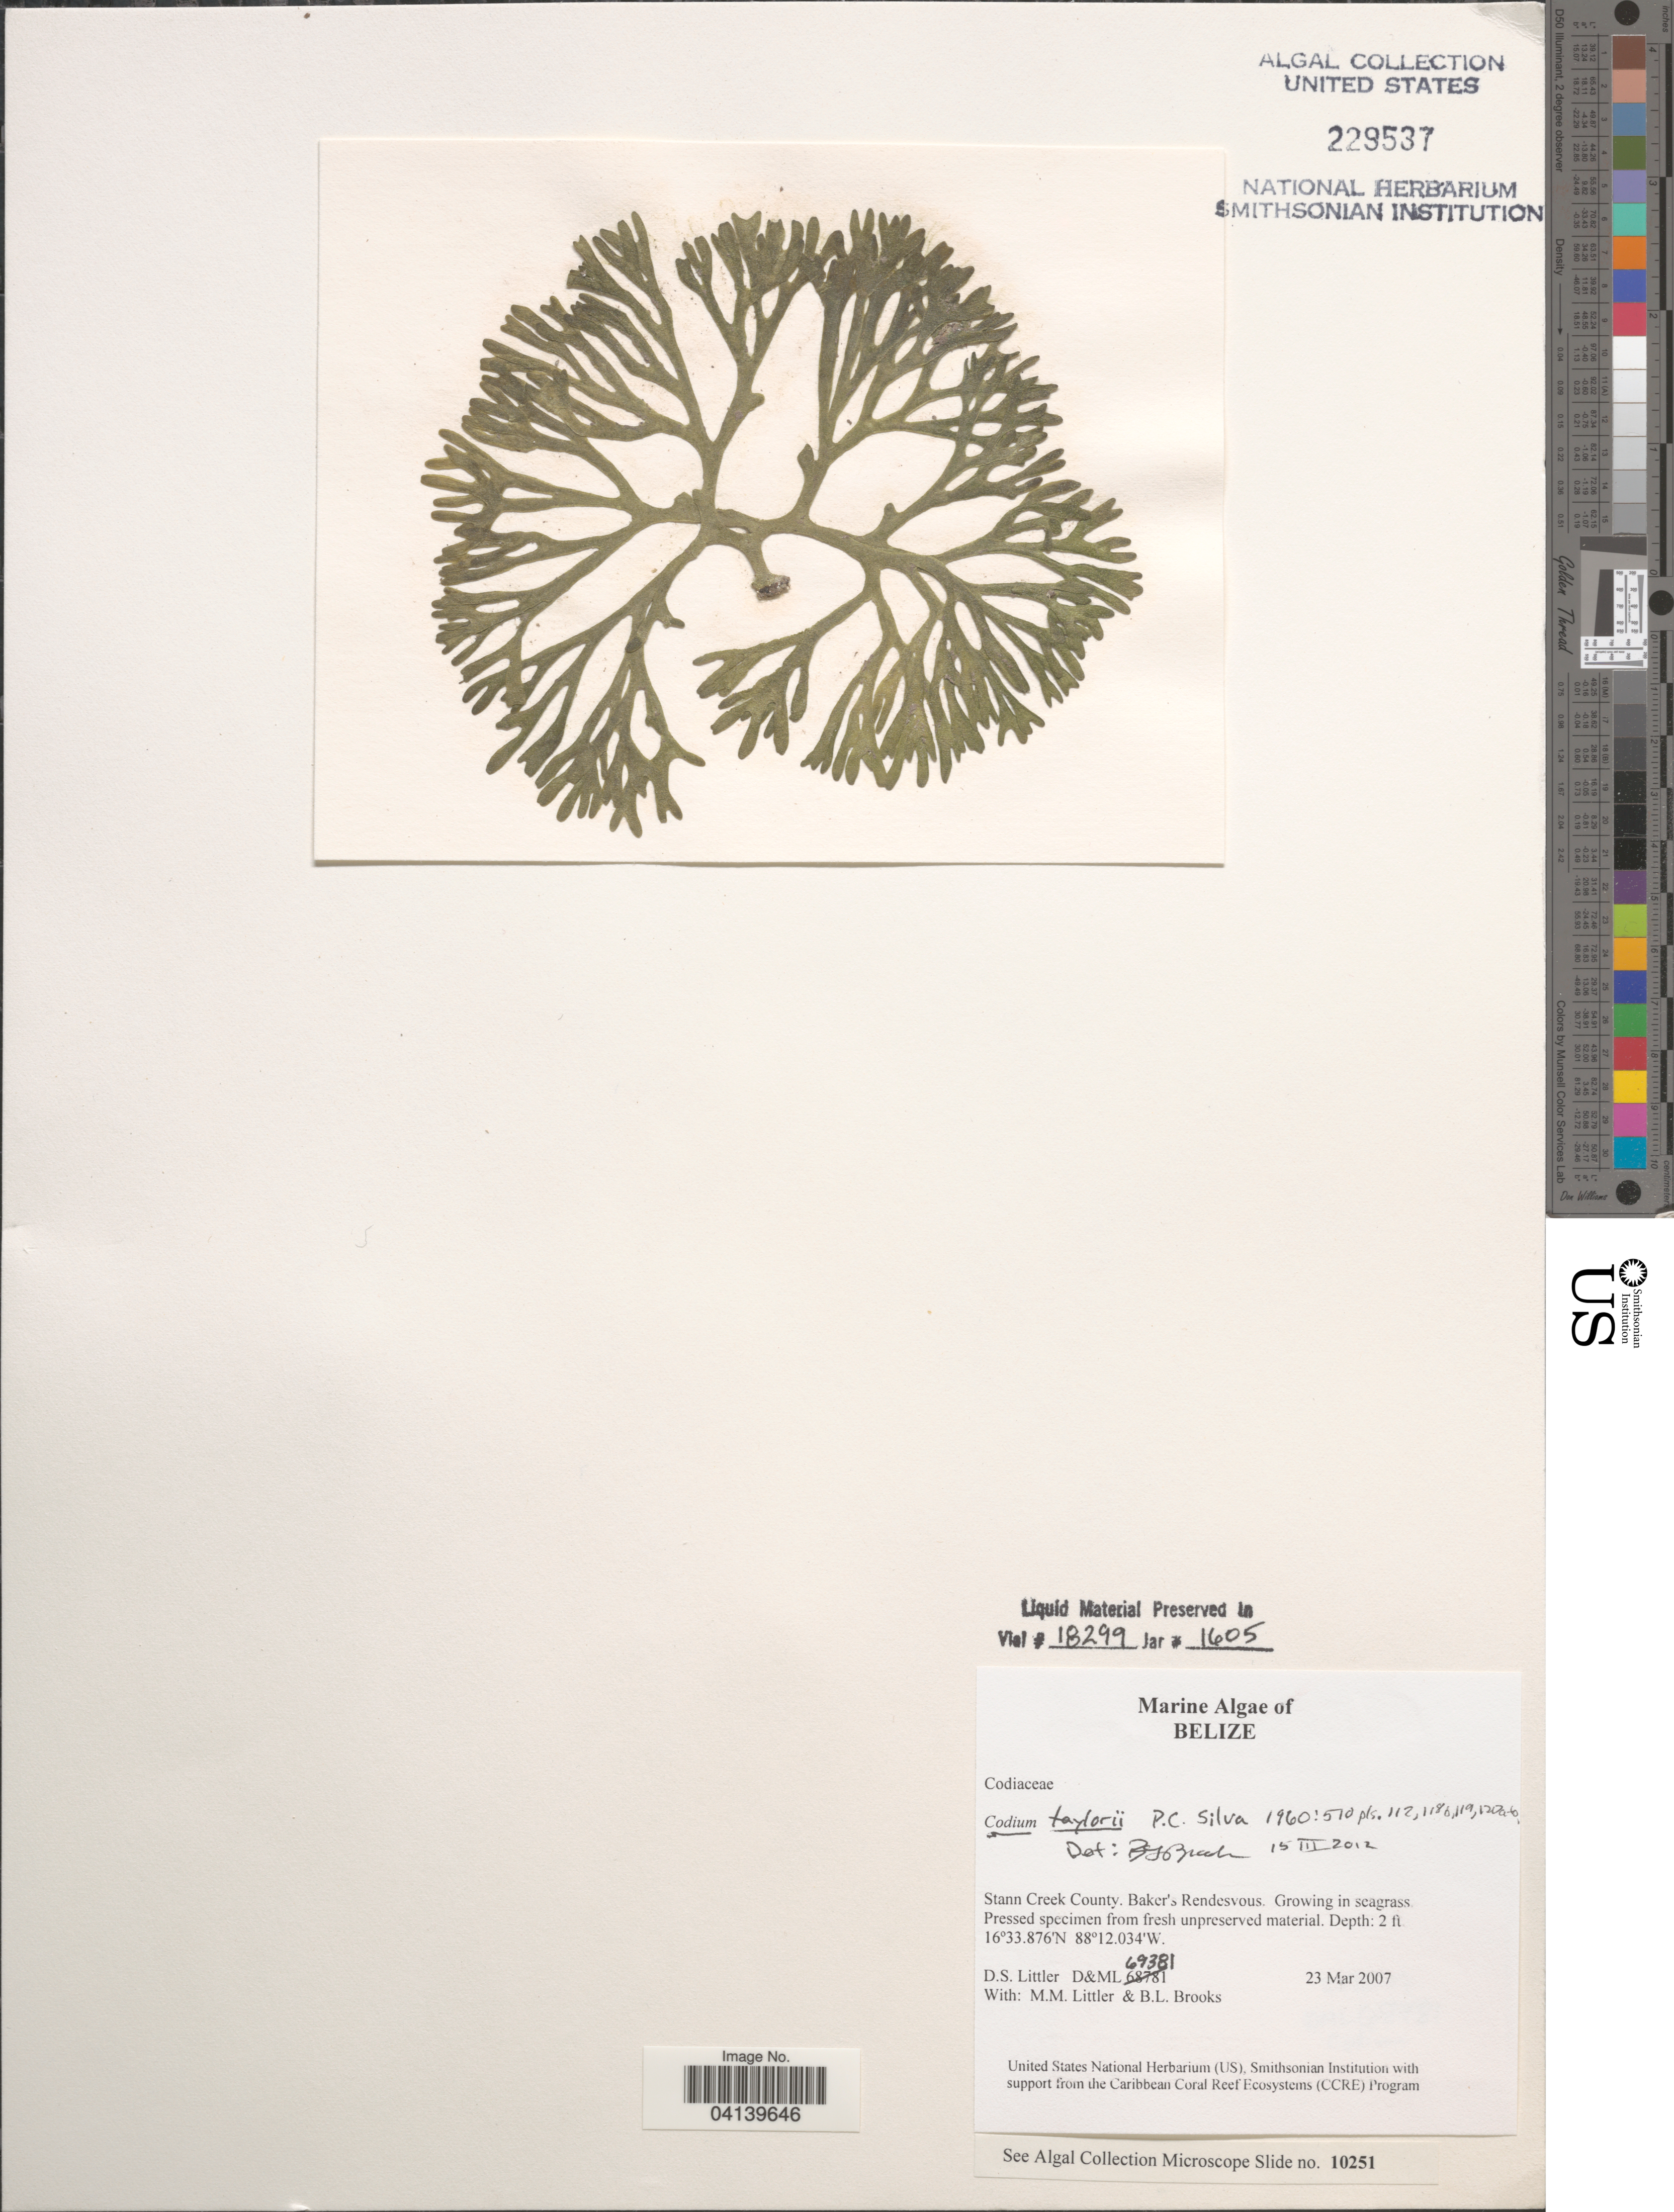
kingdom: Plantae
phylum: Chlorophyta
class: Ulvophyceae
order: Bryopsidales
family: Codiaceae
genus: Codium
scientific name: Codium taylorii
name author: P.C. Silva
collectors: D. S. Littler & B. Brooks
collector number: D&ML69381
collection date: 2007-03-23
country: Belize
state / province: Stann Creek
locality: Stann Creek County. Baker's Rendesvous.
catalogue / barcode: US 229537